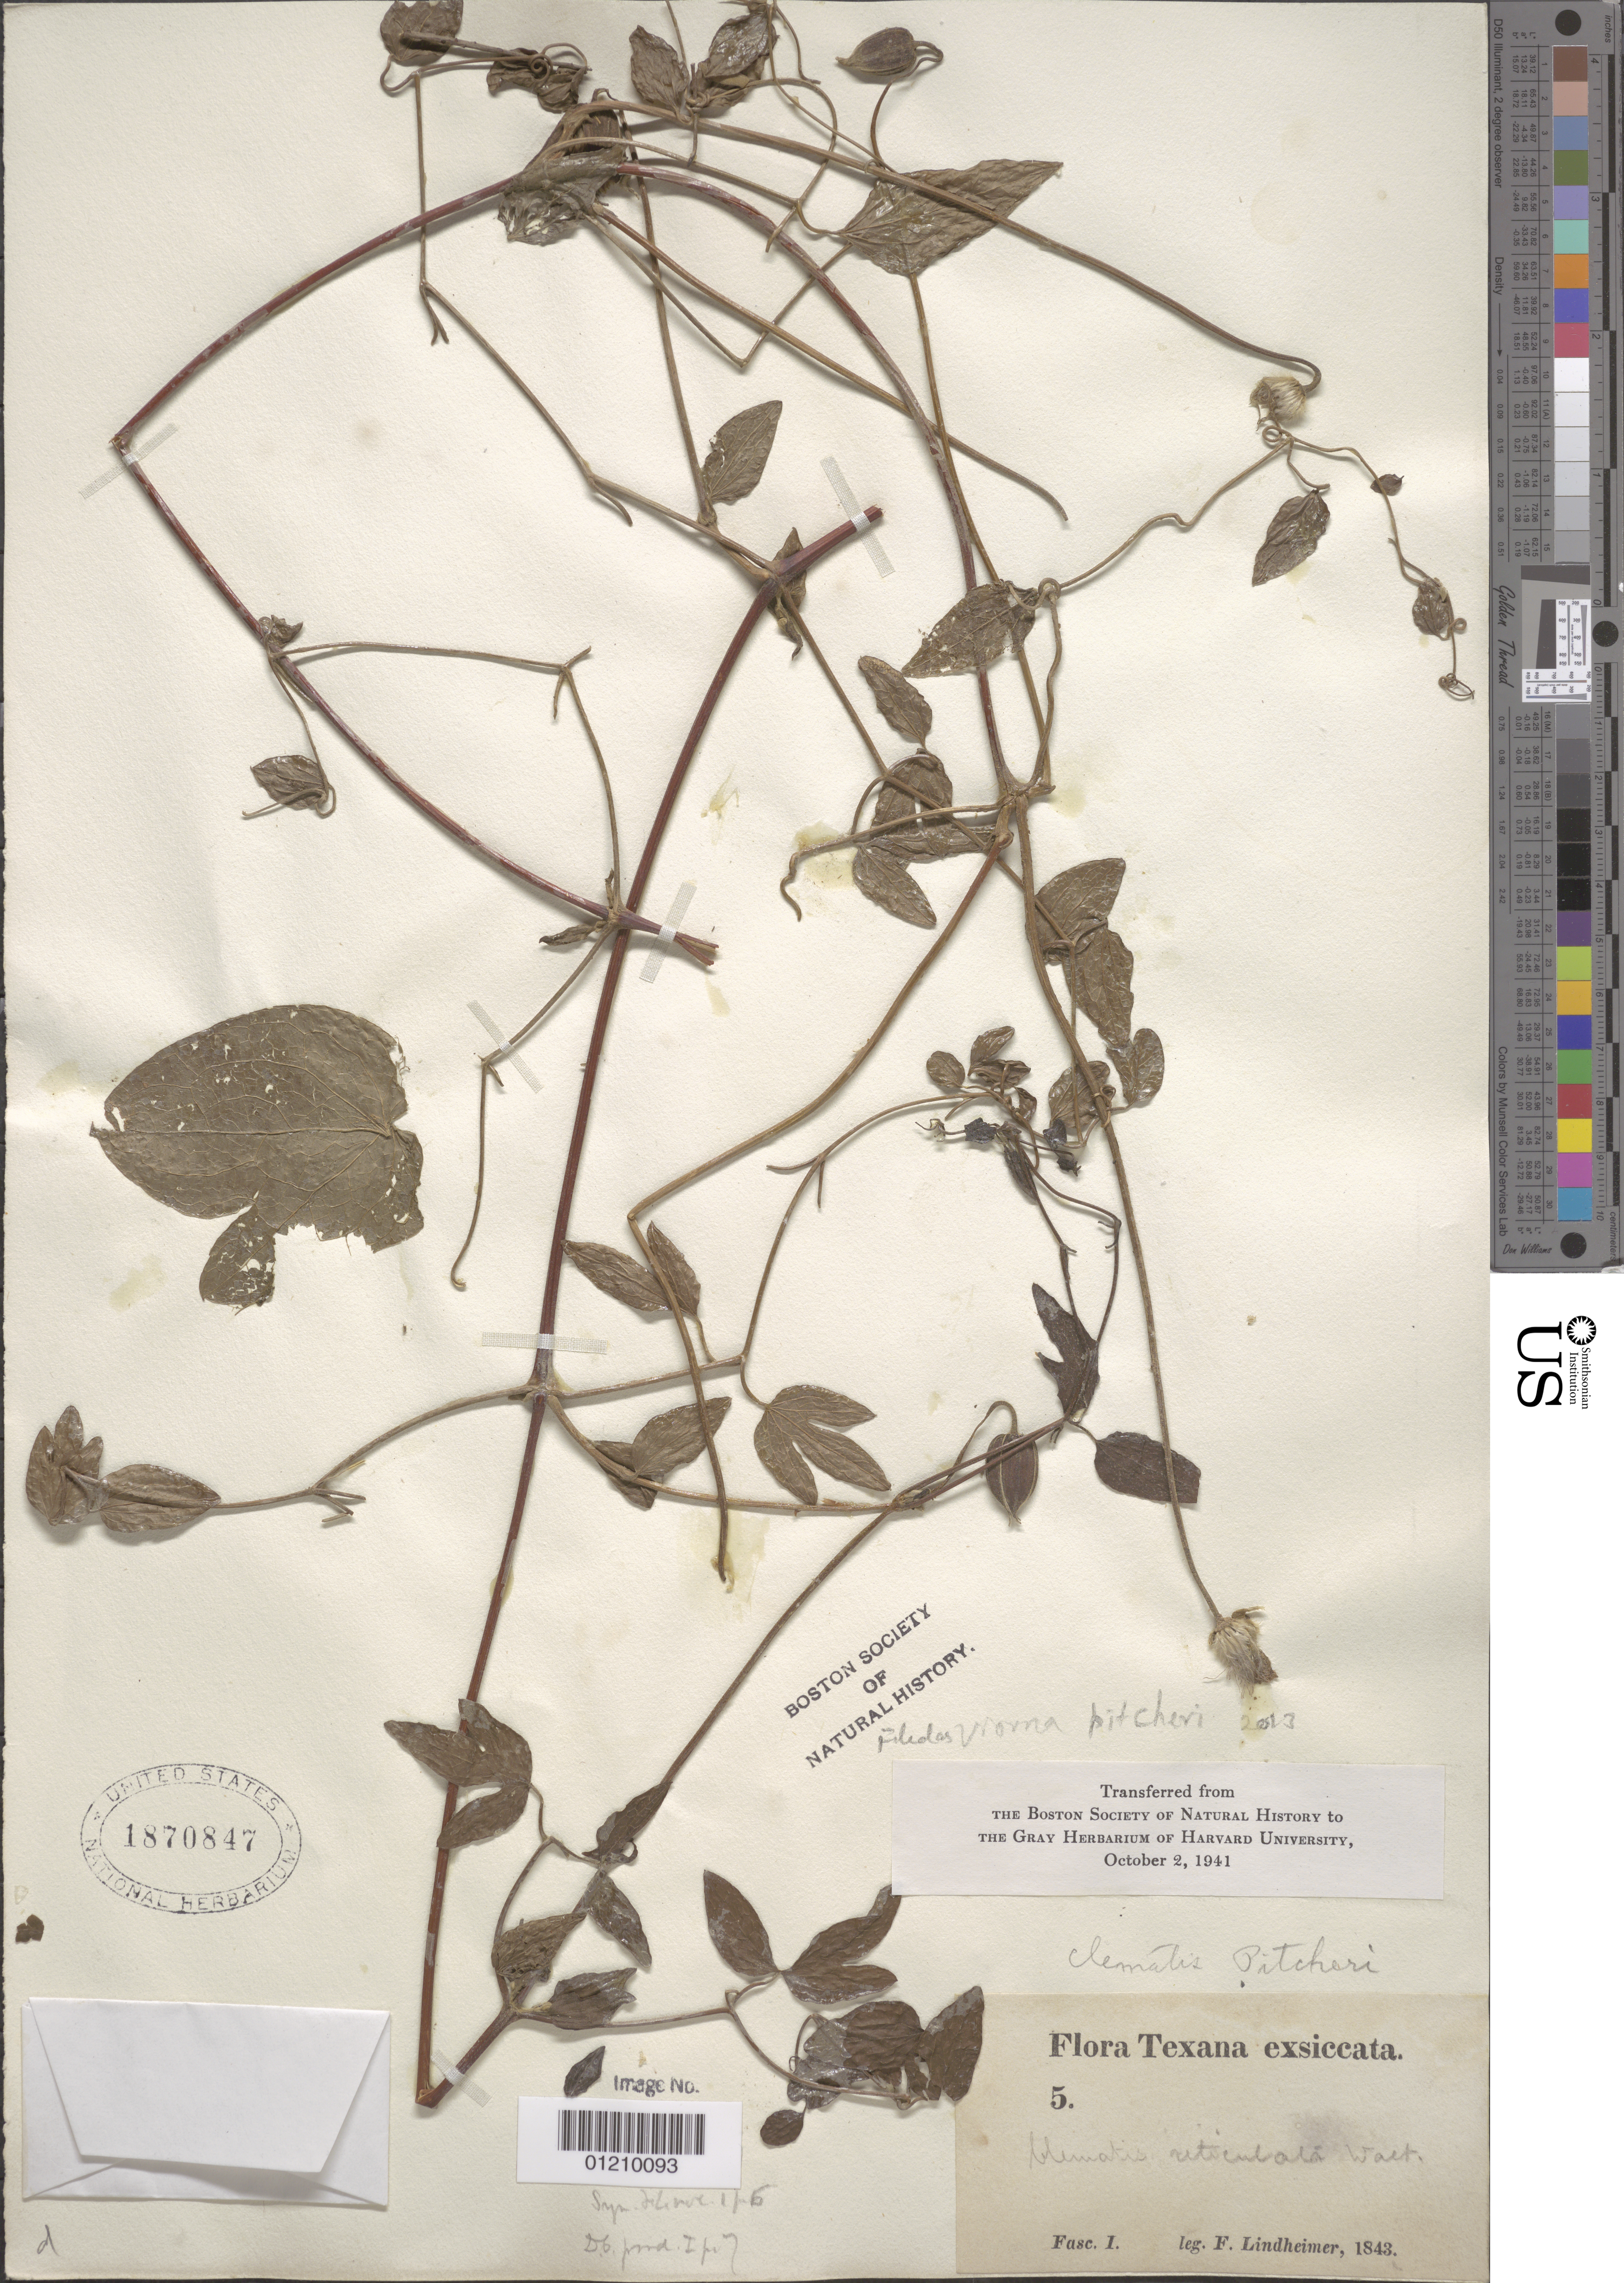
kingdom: Plantae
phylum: Tracheophyta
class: Magnoliopsida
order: Ranunculales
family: Ranunculaceae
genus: Clematis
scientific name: Clematis pitcheri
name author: Torr. & A. Gray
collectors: F. J. Lindheimer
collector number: Fas I 3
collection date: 1843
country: United States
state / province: Texas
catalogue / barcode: US 1870847